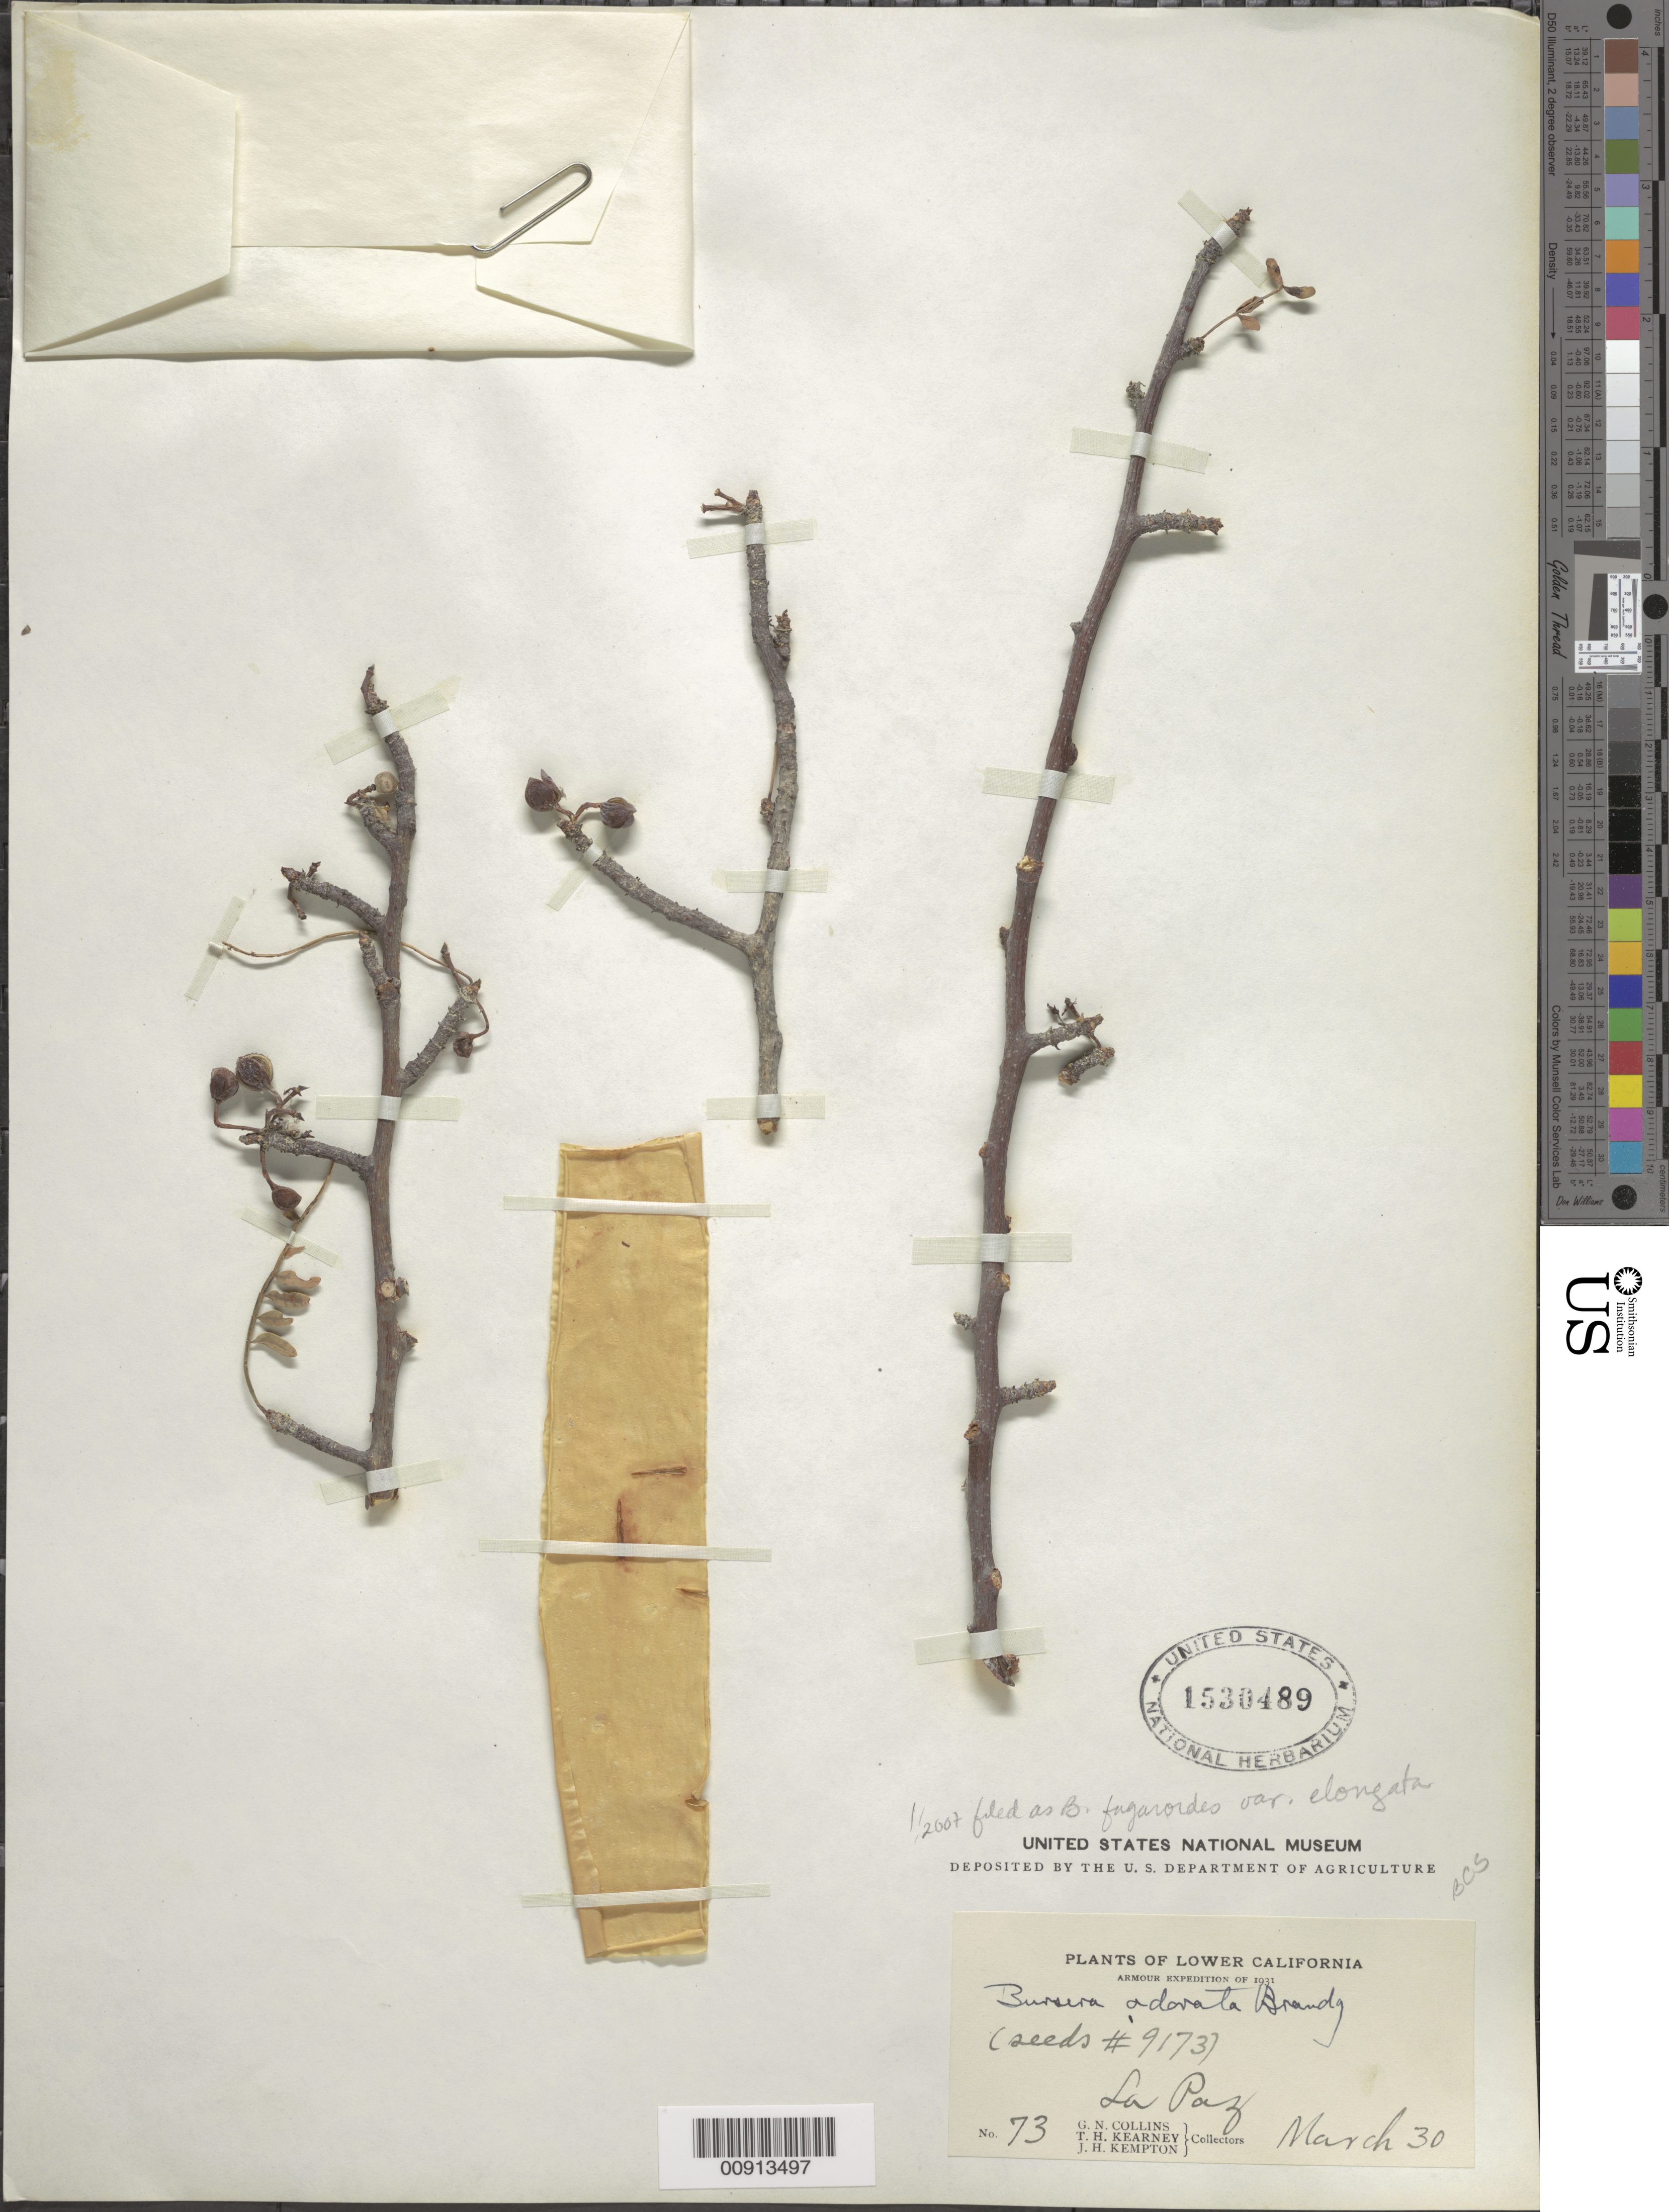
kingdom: Plantae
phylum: Tracheophyta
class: Magnoliopsida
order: Sapindales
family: Burseraceae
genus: Bursera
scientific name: Bursera fagaroides var. elongata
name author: (Kunth) Engl.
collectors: G. N. Collins, T. H. Kearney & J. H. Kempton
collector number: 73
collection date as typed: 30 Mar 1931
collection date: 1931-03-30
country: Mexico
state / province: Baja California Sur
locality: La Paz, Lower California.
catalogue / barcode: US 1530489